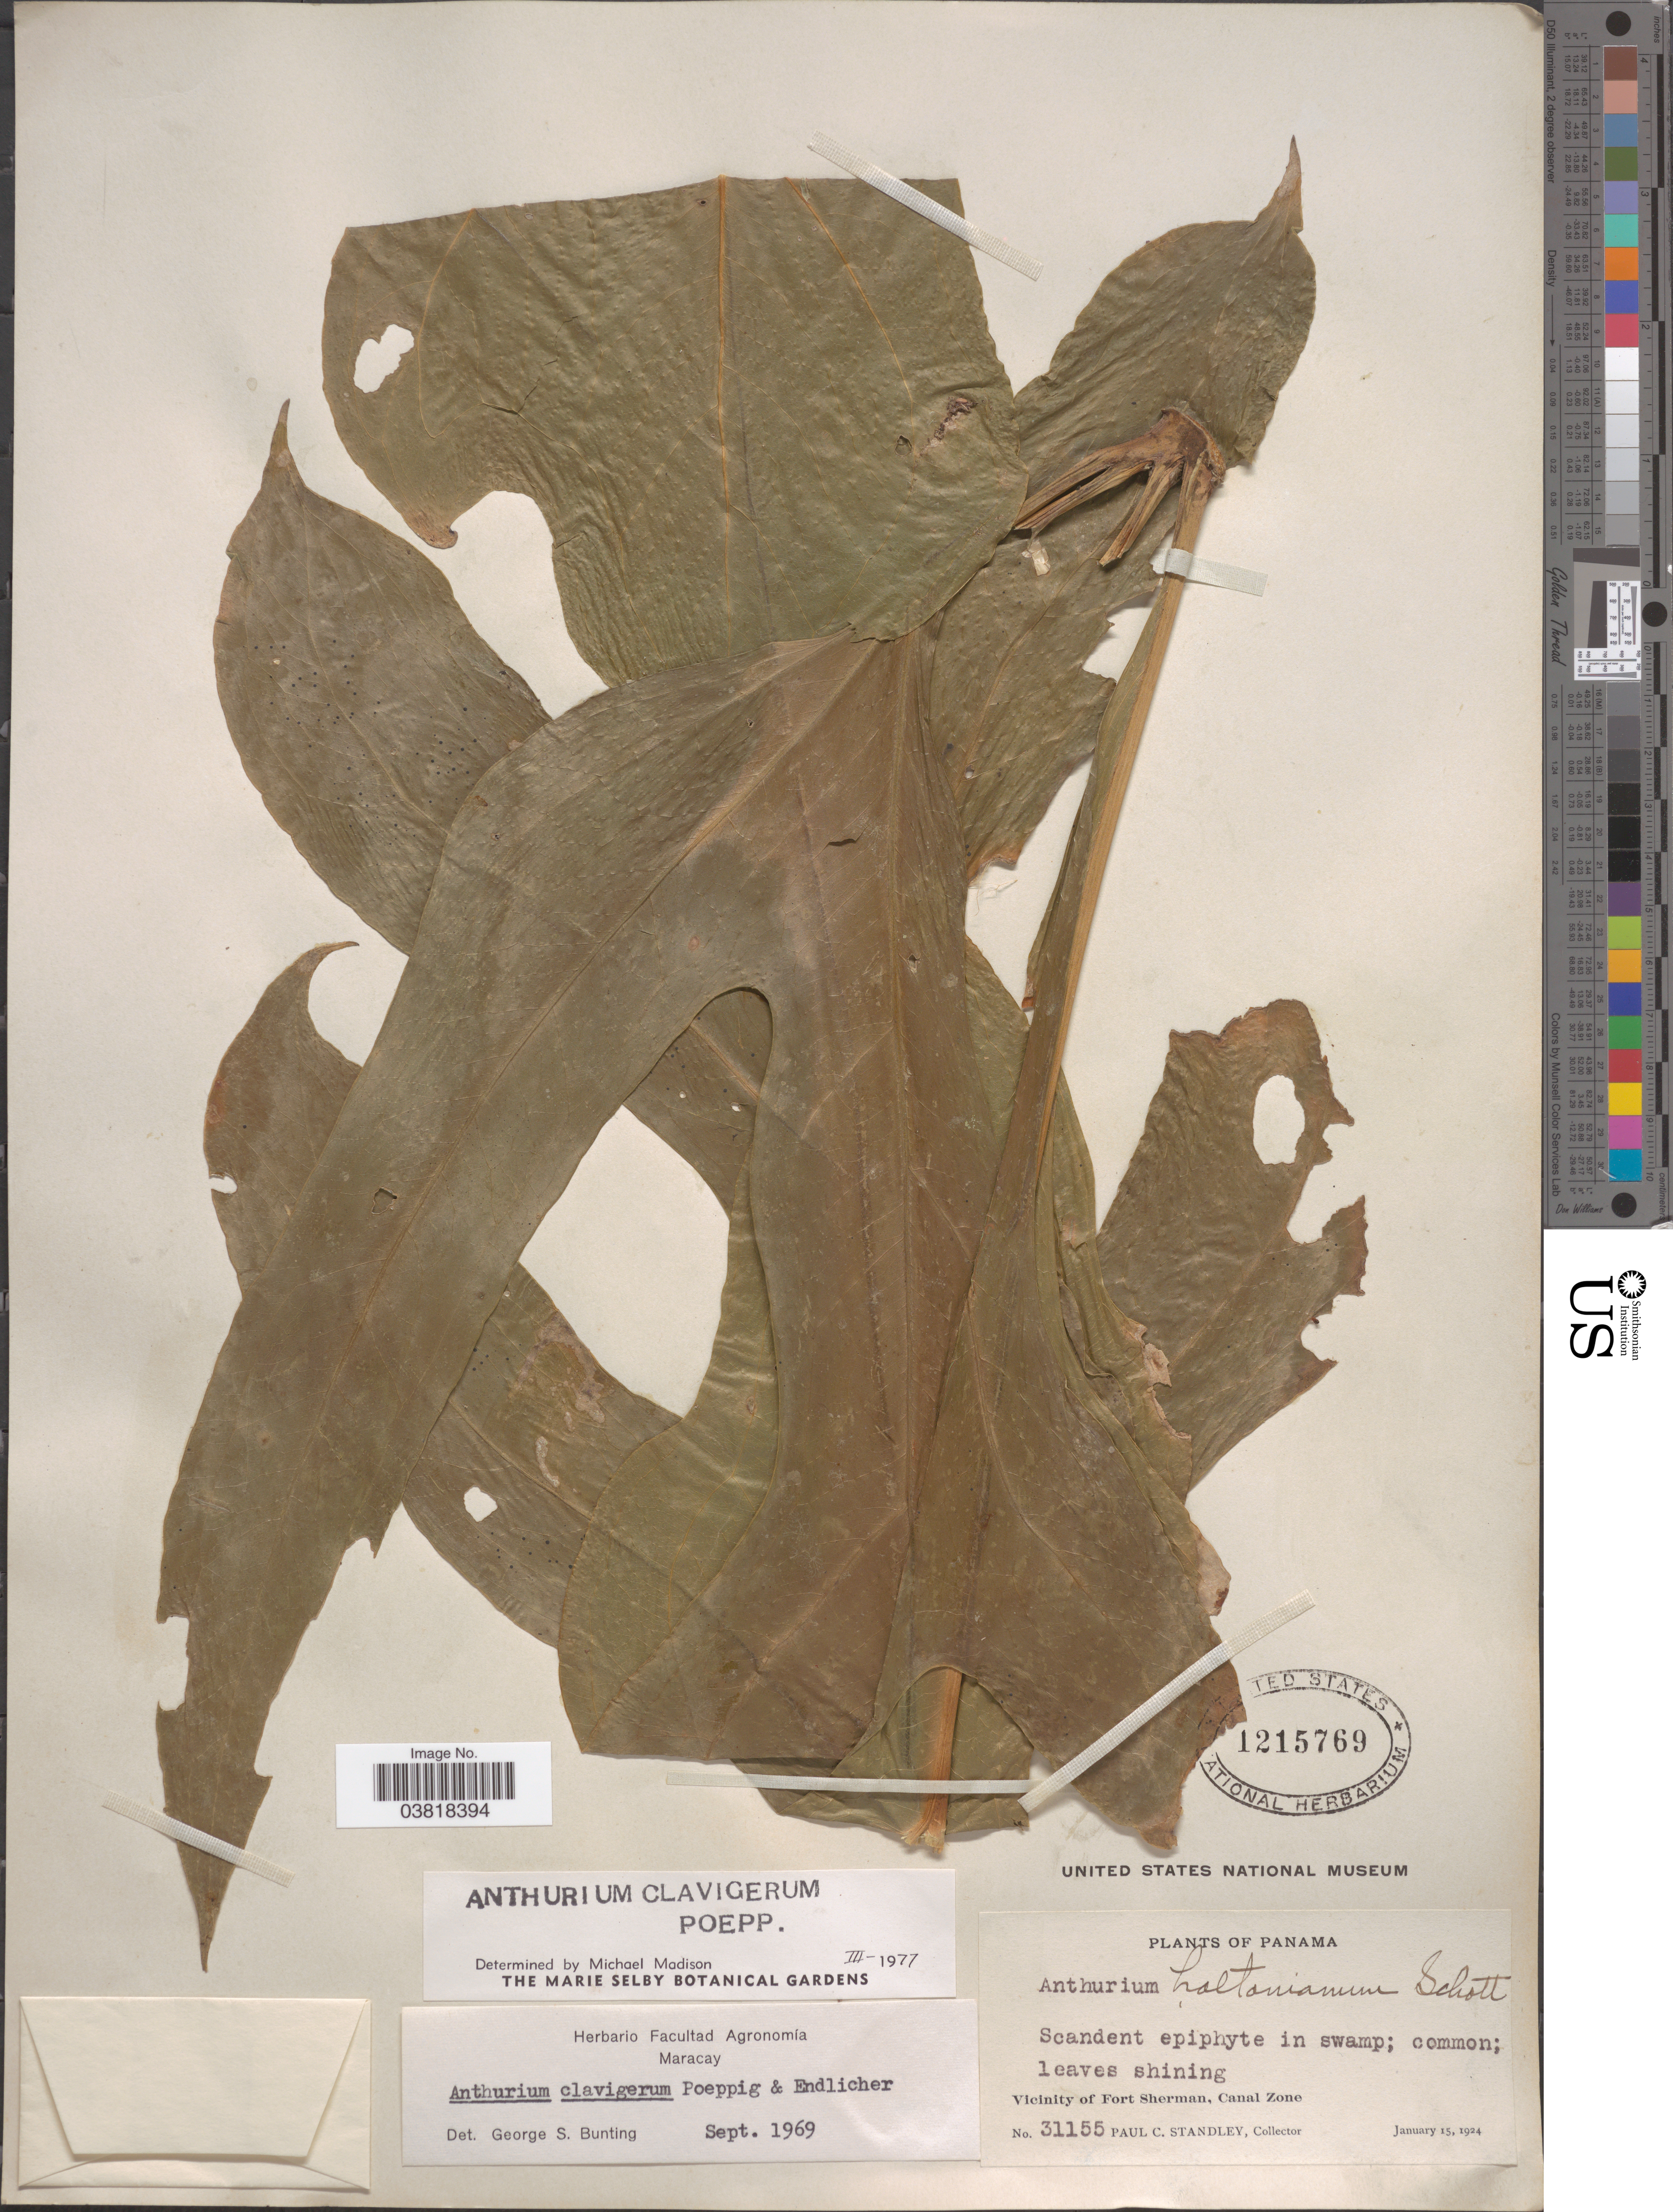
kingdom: Plantae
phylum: Tracheophyta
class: Liliopsida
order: Alismatales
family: Araceae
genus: Anthurium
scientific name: Anthurium clavigerum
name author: Poepp. & Endl.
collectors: P. C. Standley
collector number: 31155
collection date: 1924-01-15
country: Panama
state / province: Colón / Panamá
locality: Vicinity of Fort Sherman, Canal Zone.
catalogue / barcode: US 1215769